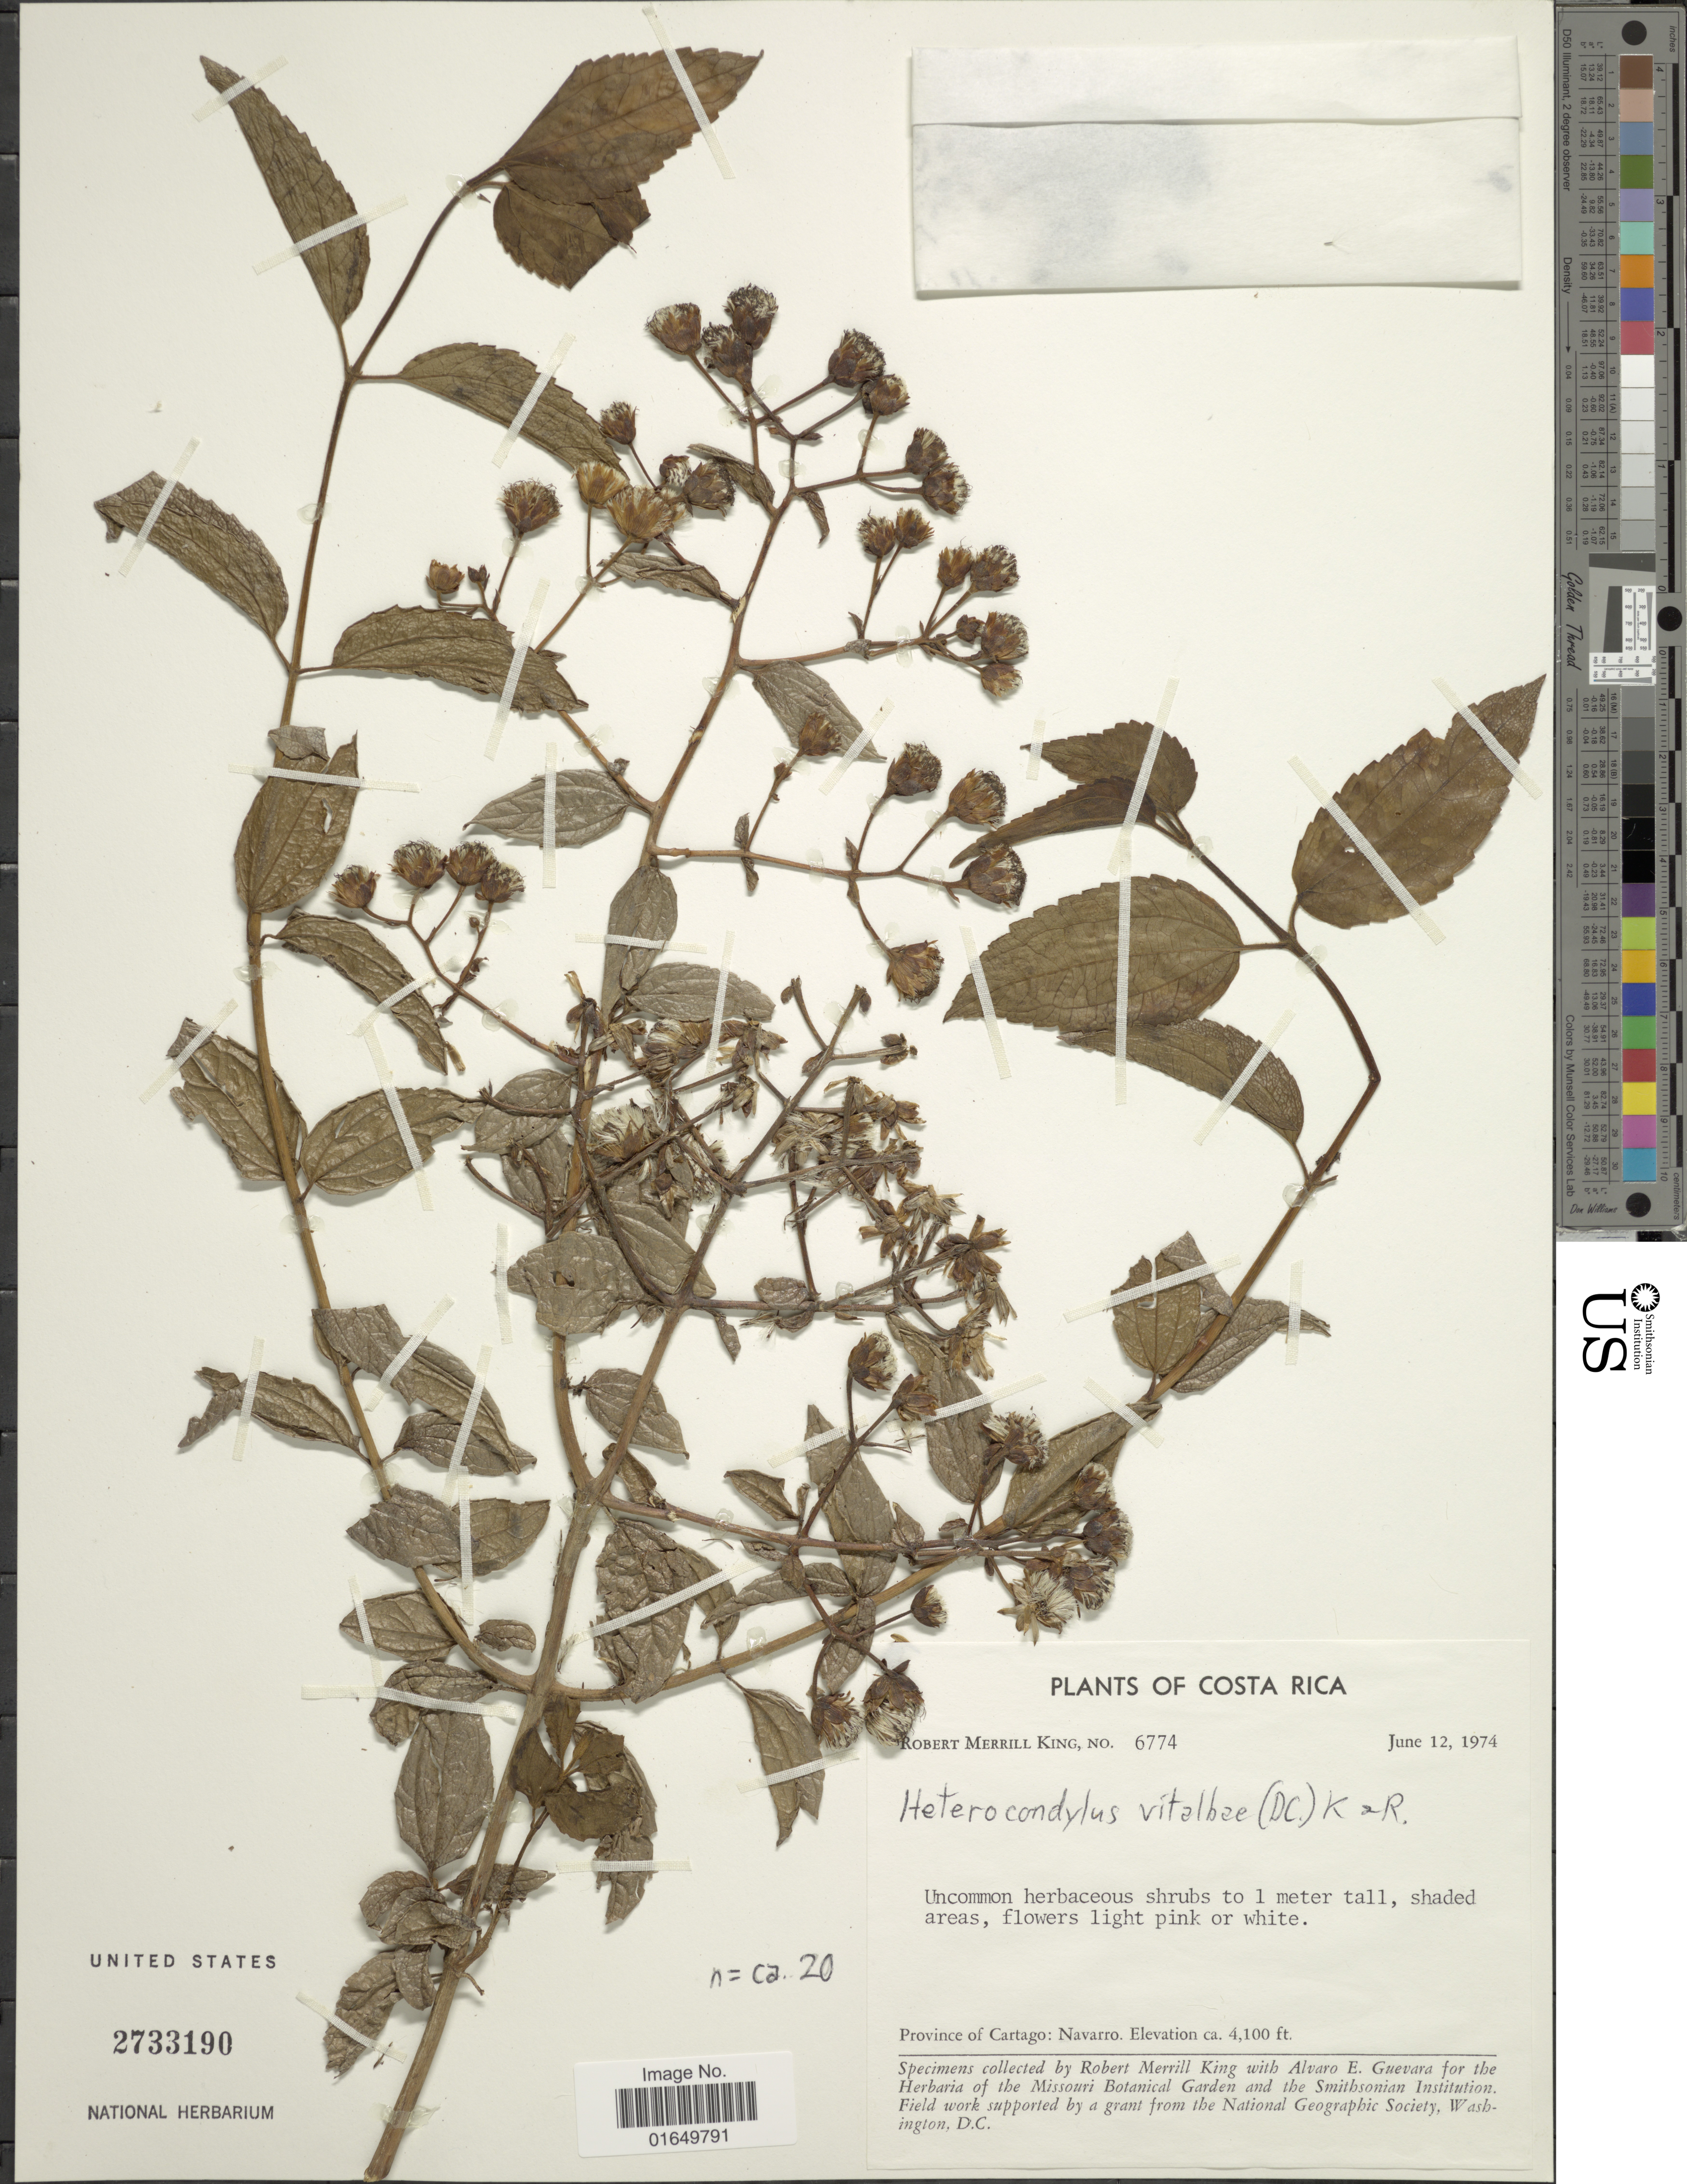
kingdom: Plantae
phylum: Tracheophyta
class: Magnoliopsida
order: Asterales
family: Asteraceae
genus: Heterocondylus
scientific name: Heterocondylus vitalbae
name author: (DC.) R.M. King & H. Rob.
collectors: R. M. King & A. E. Guevara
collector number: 6774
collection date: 1974-06-12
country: Costa Rica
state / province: Cartago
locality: Navarro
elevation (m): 1250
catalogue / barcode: US 2733190